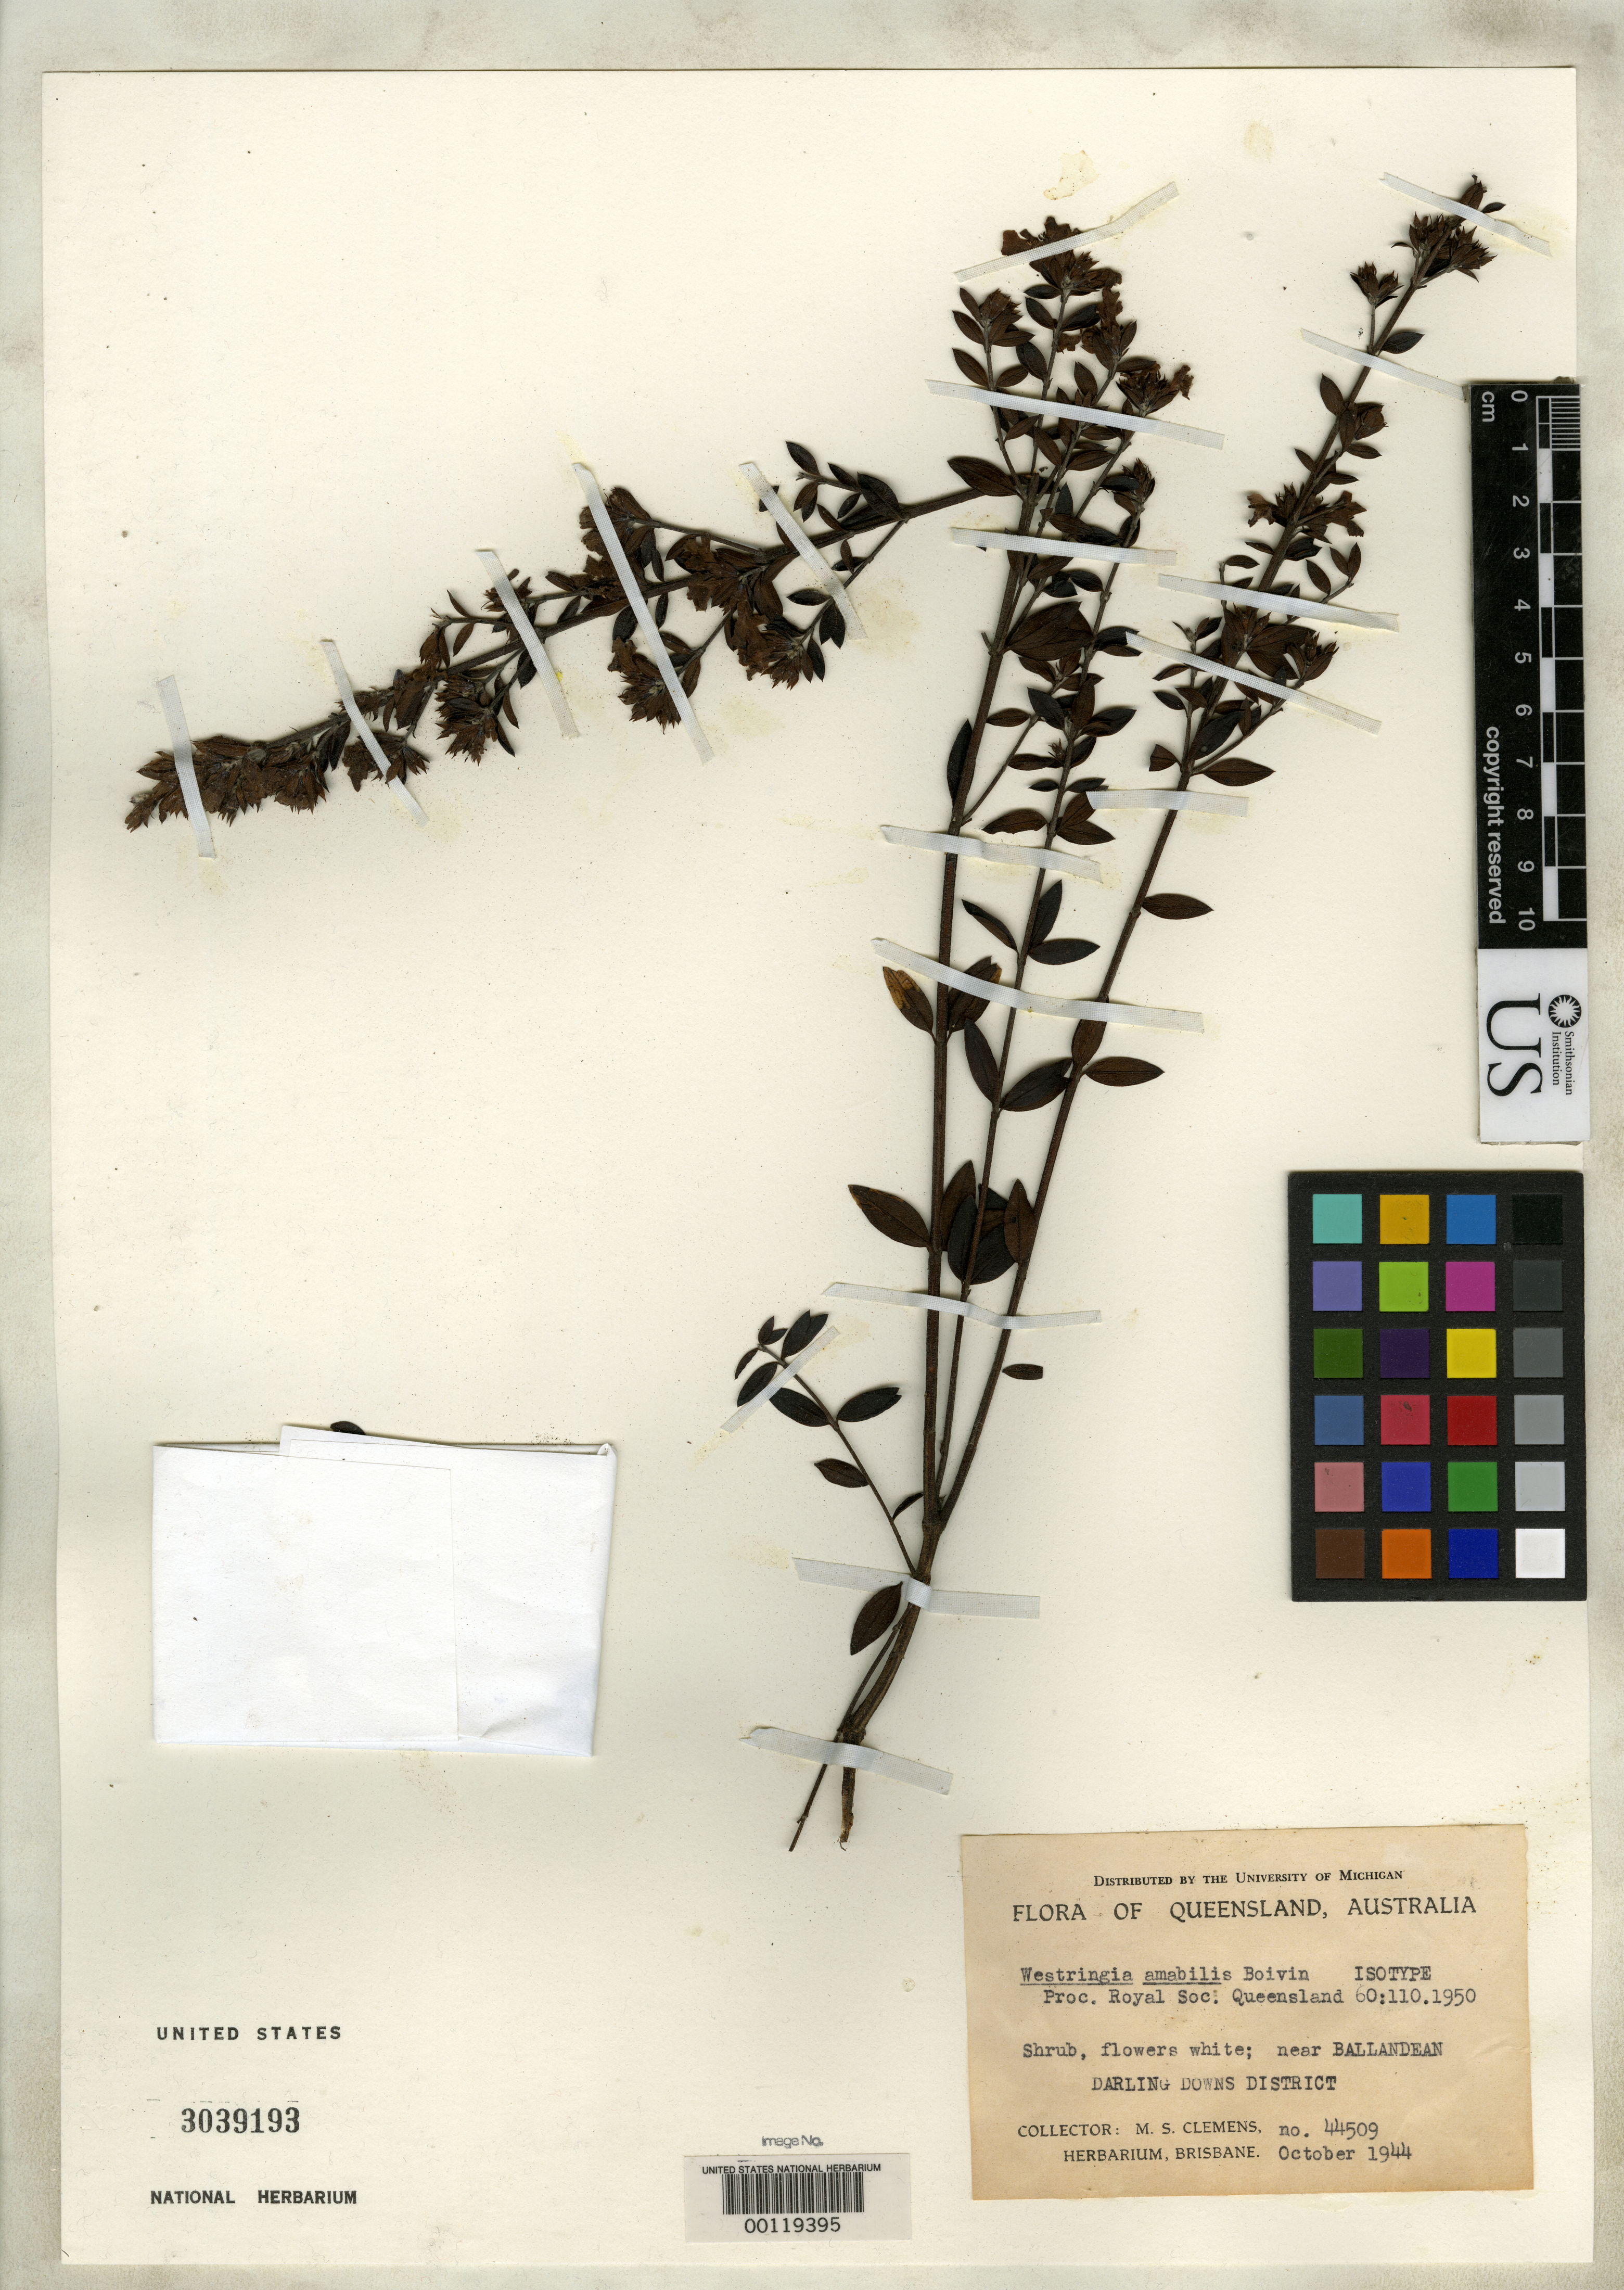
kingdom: Plantae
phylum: Tracheophyta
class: Magnoliopsida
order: Lamiales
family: Lamiaceae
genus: Westringia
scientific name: Westringia amabilis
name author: B. Boivin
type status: Isotype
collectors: M. S. Clemens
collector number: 44509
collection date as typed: Oct 1944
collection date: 1944-10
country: Australia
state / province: Queensland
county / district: Darling Downs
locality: Near Ballandean.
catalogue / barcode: US 3039193